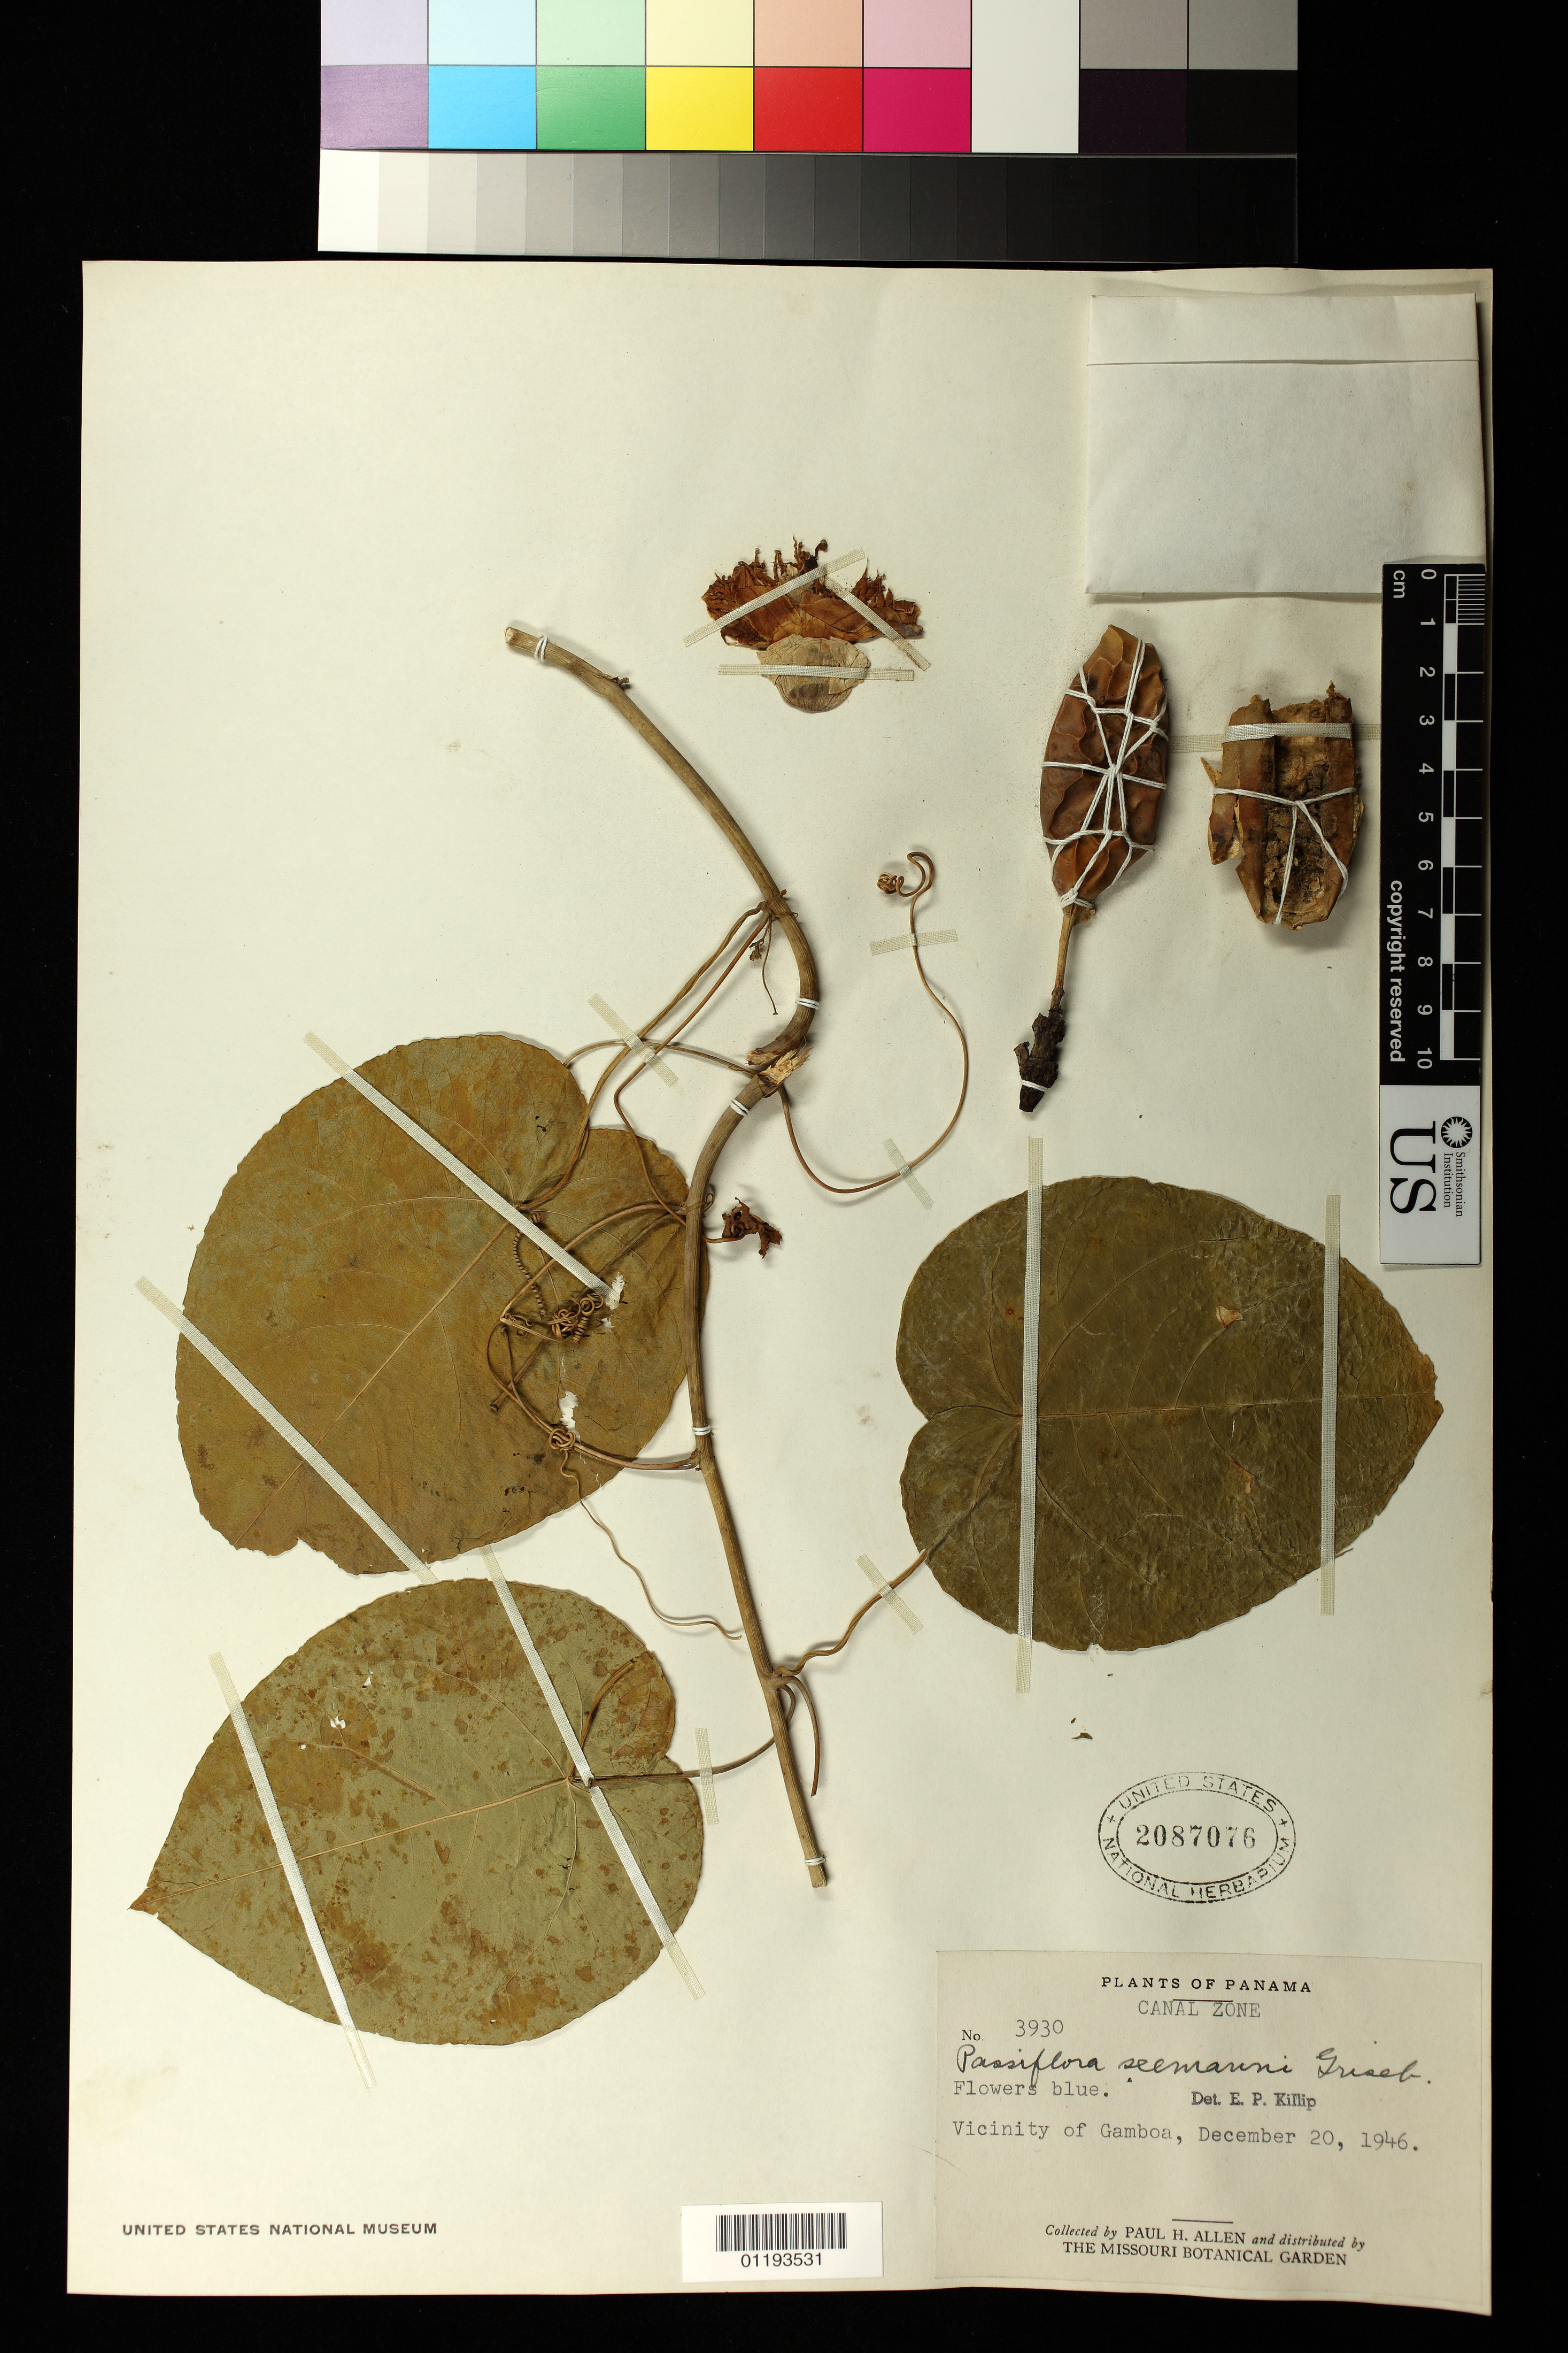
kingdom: Plantae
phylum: Tracheophyta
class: Magnoliopsida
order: Malpighiales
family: Passifloraceae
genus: Passiflora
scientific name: Passiflora seemannii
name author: Griseb.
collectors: P. H. Allen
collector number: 3930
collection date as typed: Dec 20 1946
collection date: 1946-12-20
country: Panama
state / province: Colón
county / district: Canal Zone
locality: Canal Zone; Vicinity of Gamboa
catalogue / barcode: US 2087076